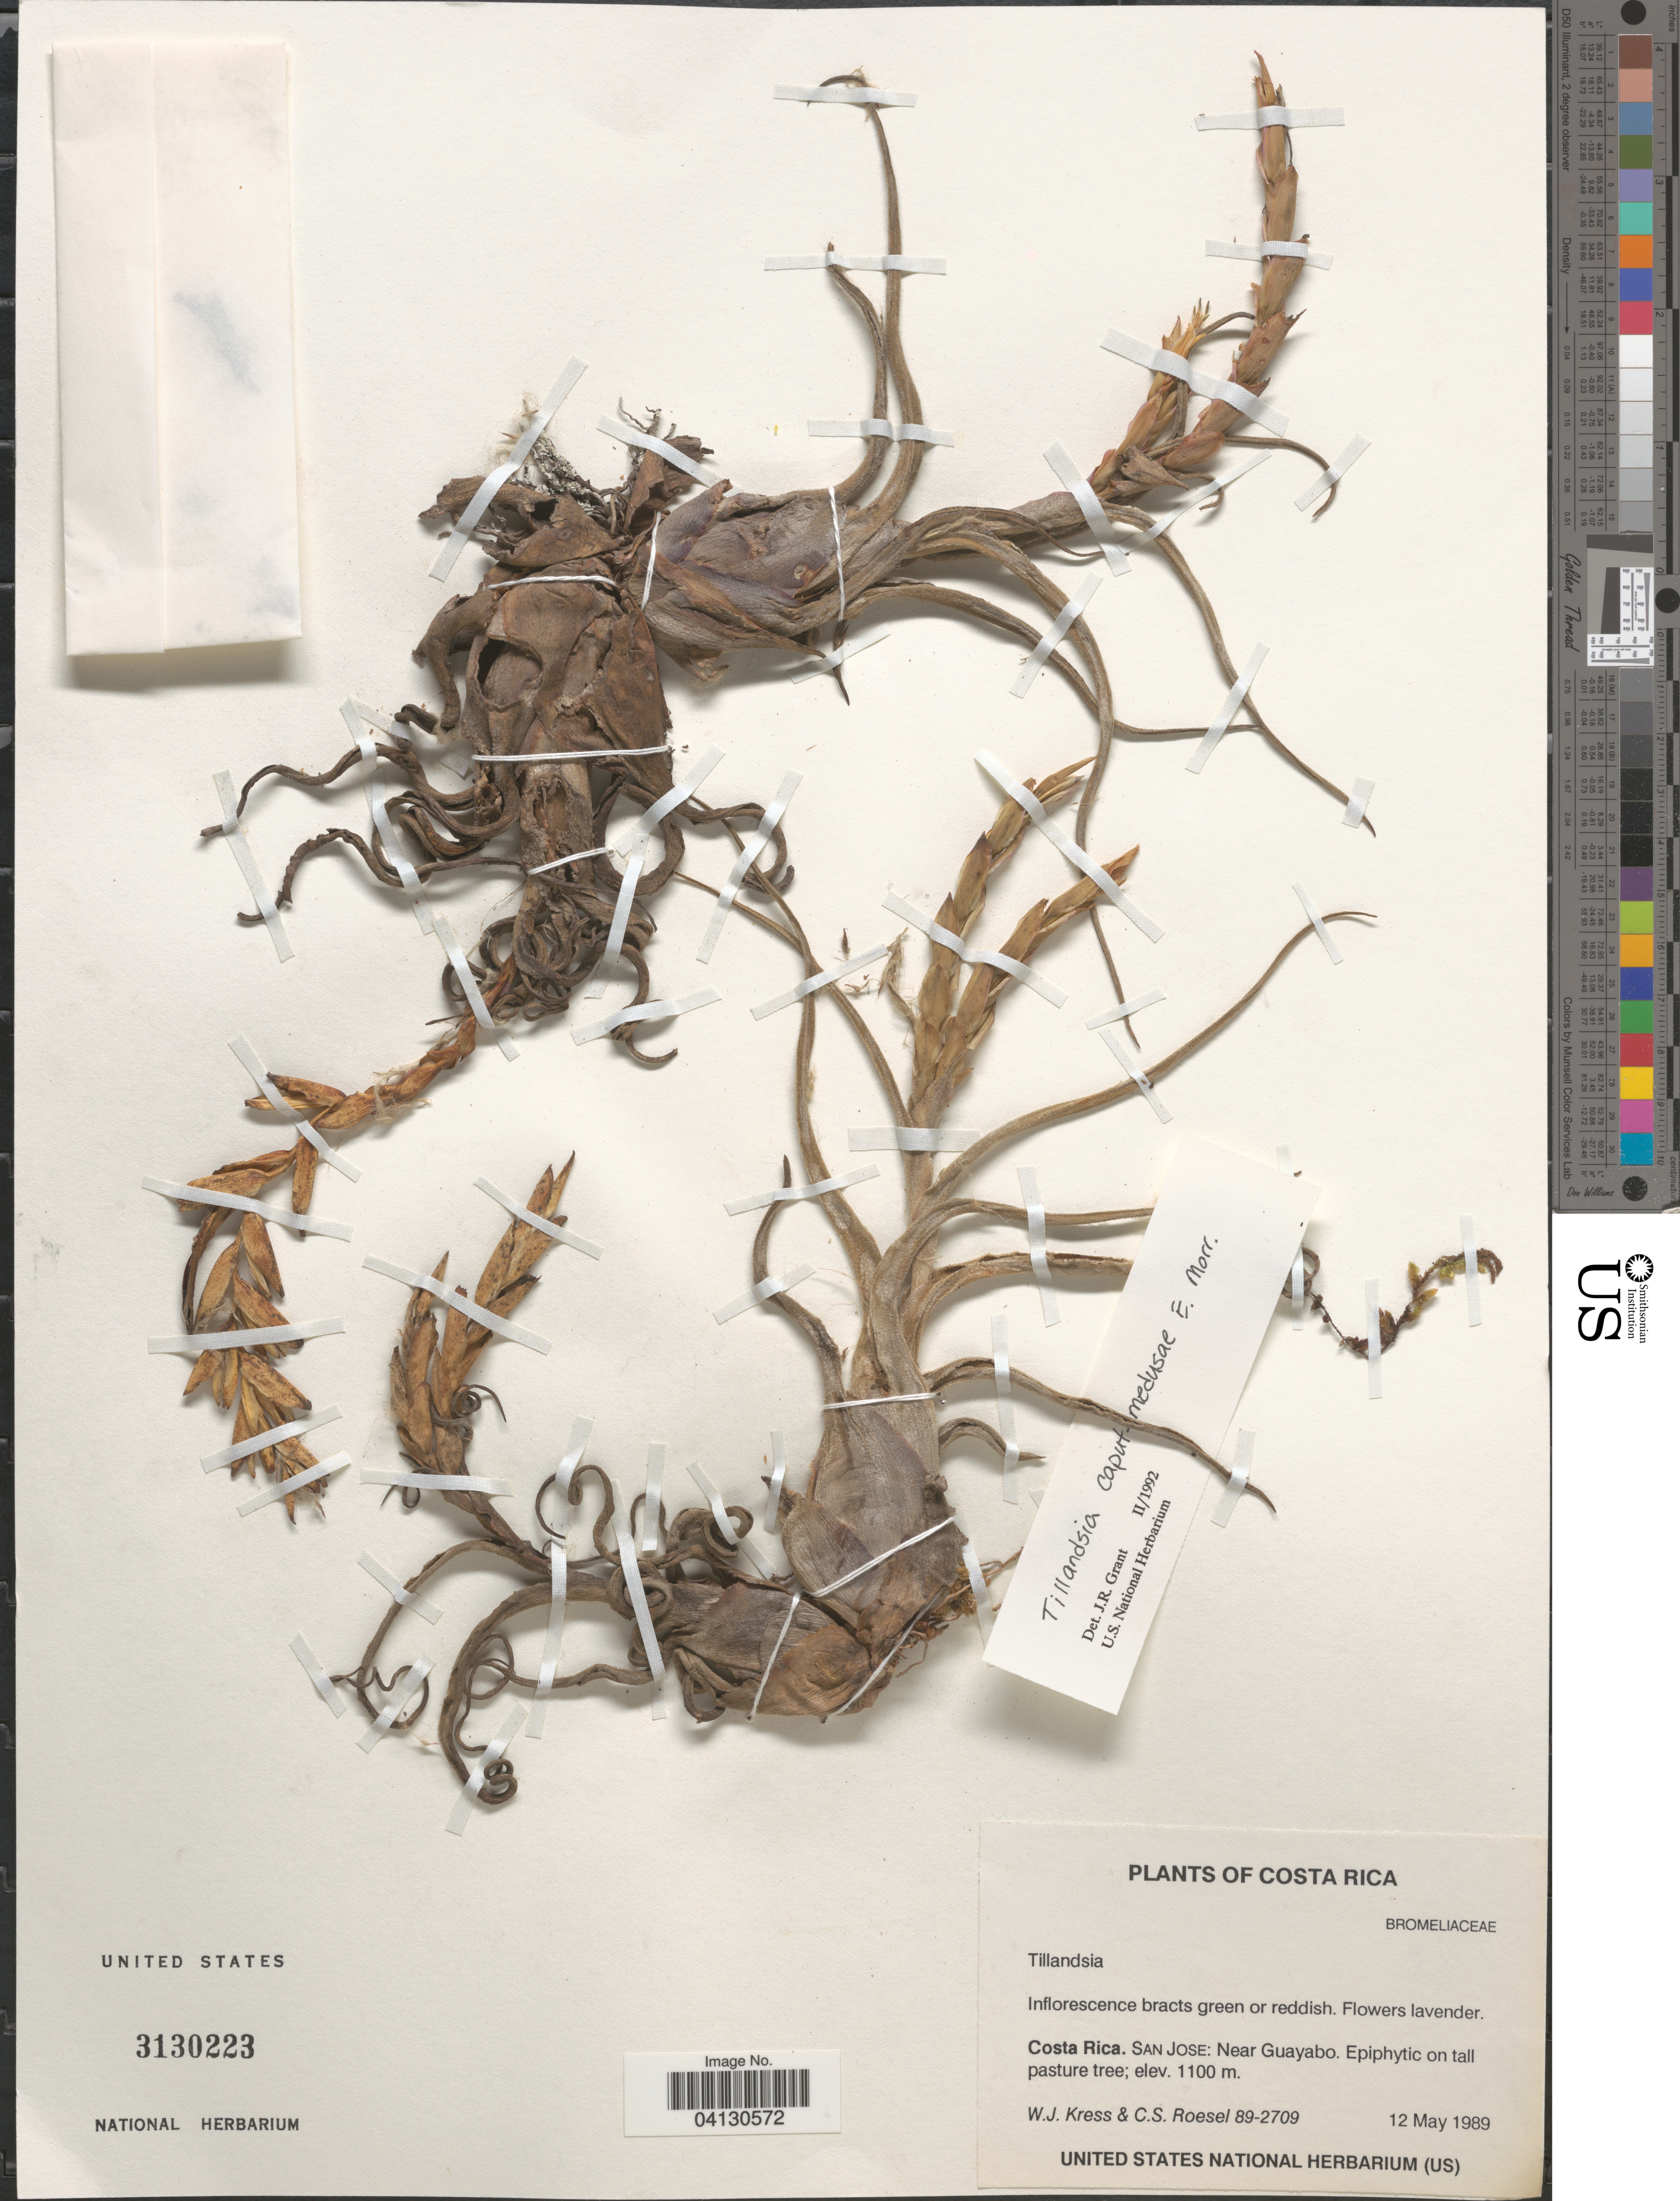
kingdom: Plantae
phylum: Tracheophyta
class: Liliopsida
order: Poales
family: Bromeliaceae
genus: Tillandsia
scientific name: Tillandsia caput-medusae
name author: É. Morren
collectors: W. J. Kress & C. S. Roesel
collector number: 89-2709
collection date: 1989-05-12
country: Costa Rica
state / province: San José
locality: Near Guayabo.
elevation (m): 1100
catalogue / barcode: US 3130223